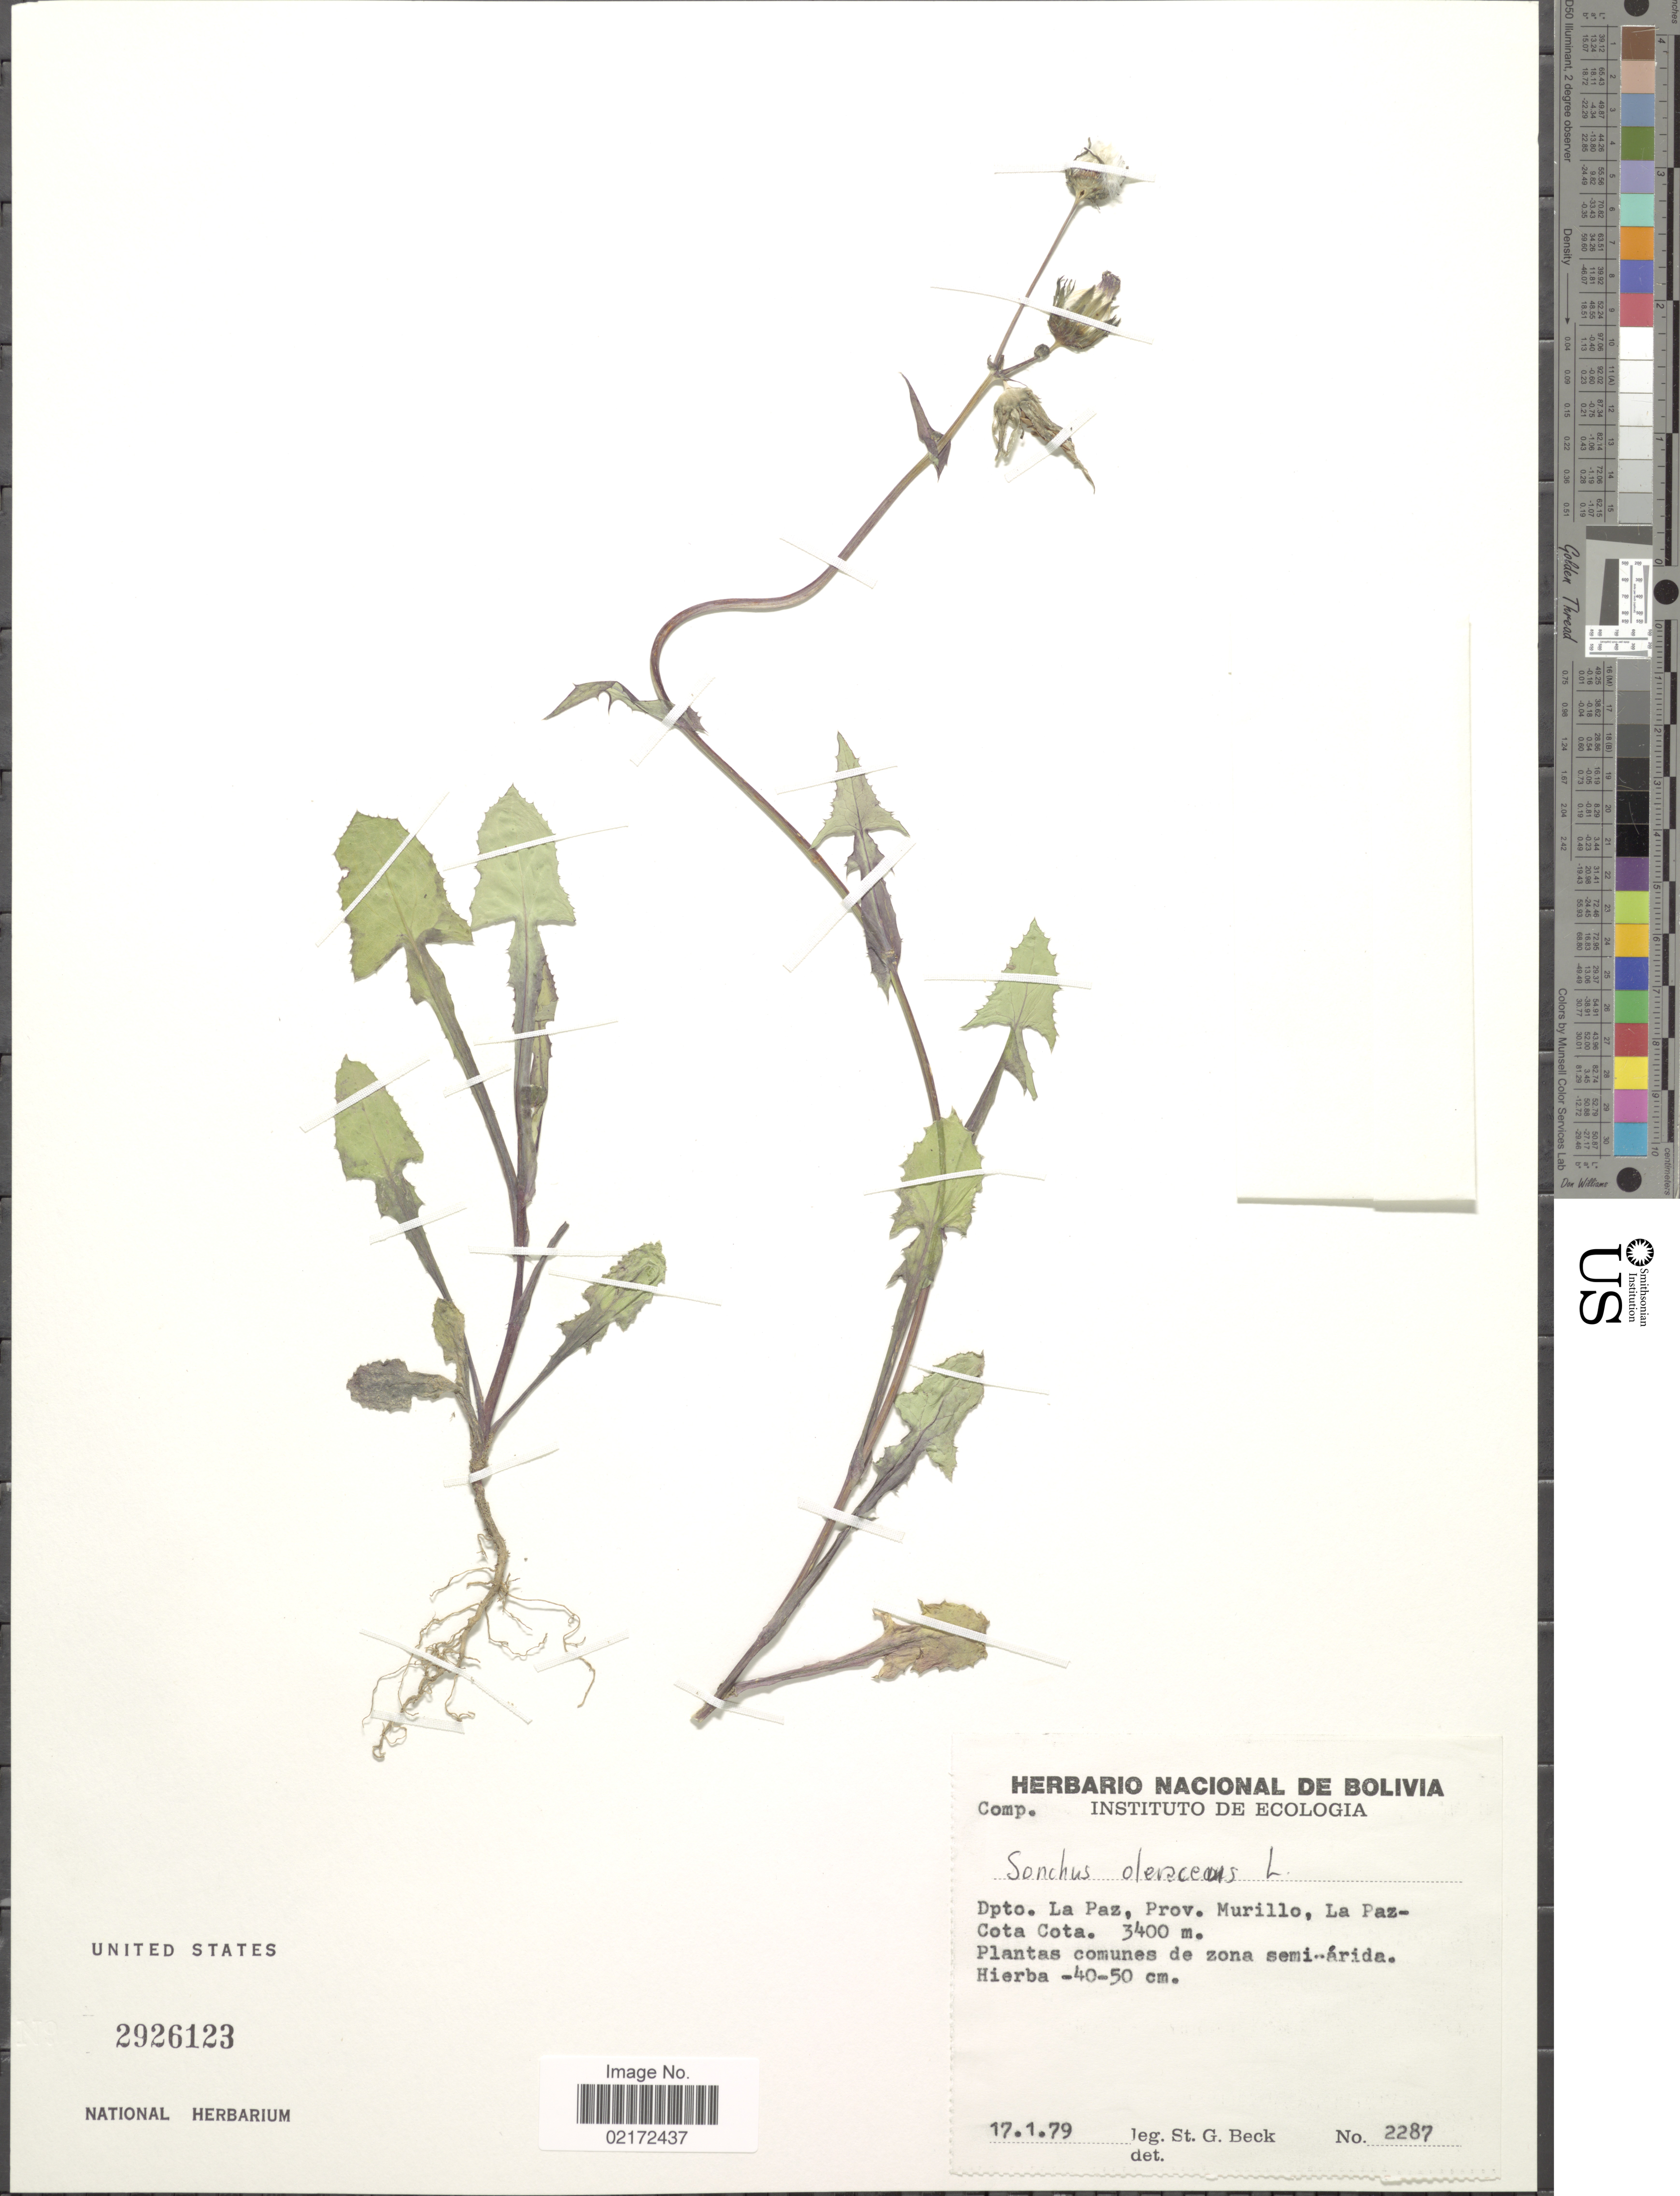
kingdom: Plantae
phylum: Tracheophyta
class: Magnoliopsida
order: Asterales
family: Asteraceae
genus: Sonchus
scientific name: Sonchus oleraceus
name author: L.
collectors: S. G. Beck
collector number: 2287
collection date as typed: Transcribed d/m/y: 17/1/79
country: Bolivia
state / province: La Paz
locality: Dpto. La Paz, Prov. Murillo, La Paz-Cota Cota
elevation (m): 3400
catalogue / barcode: US 2926123